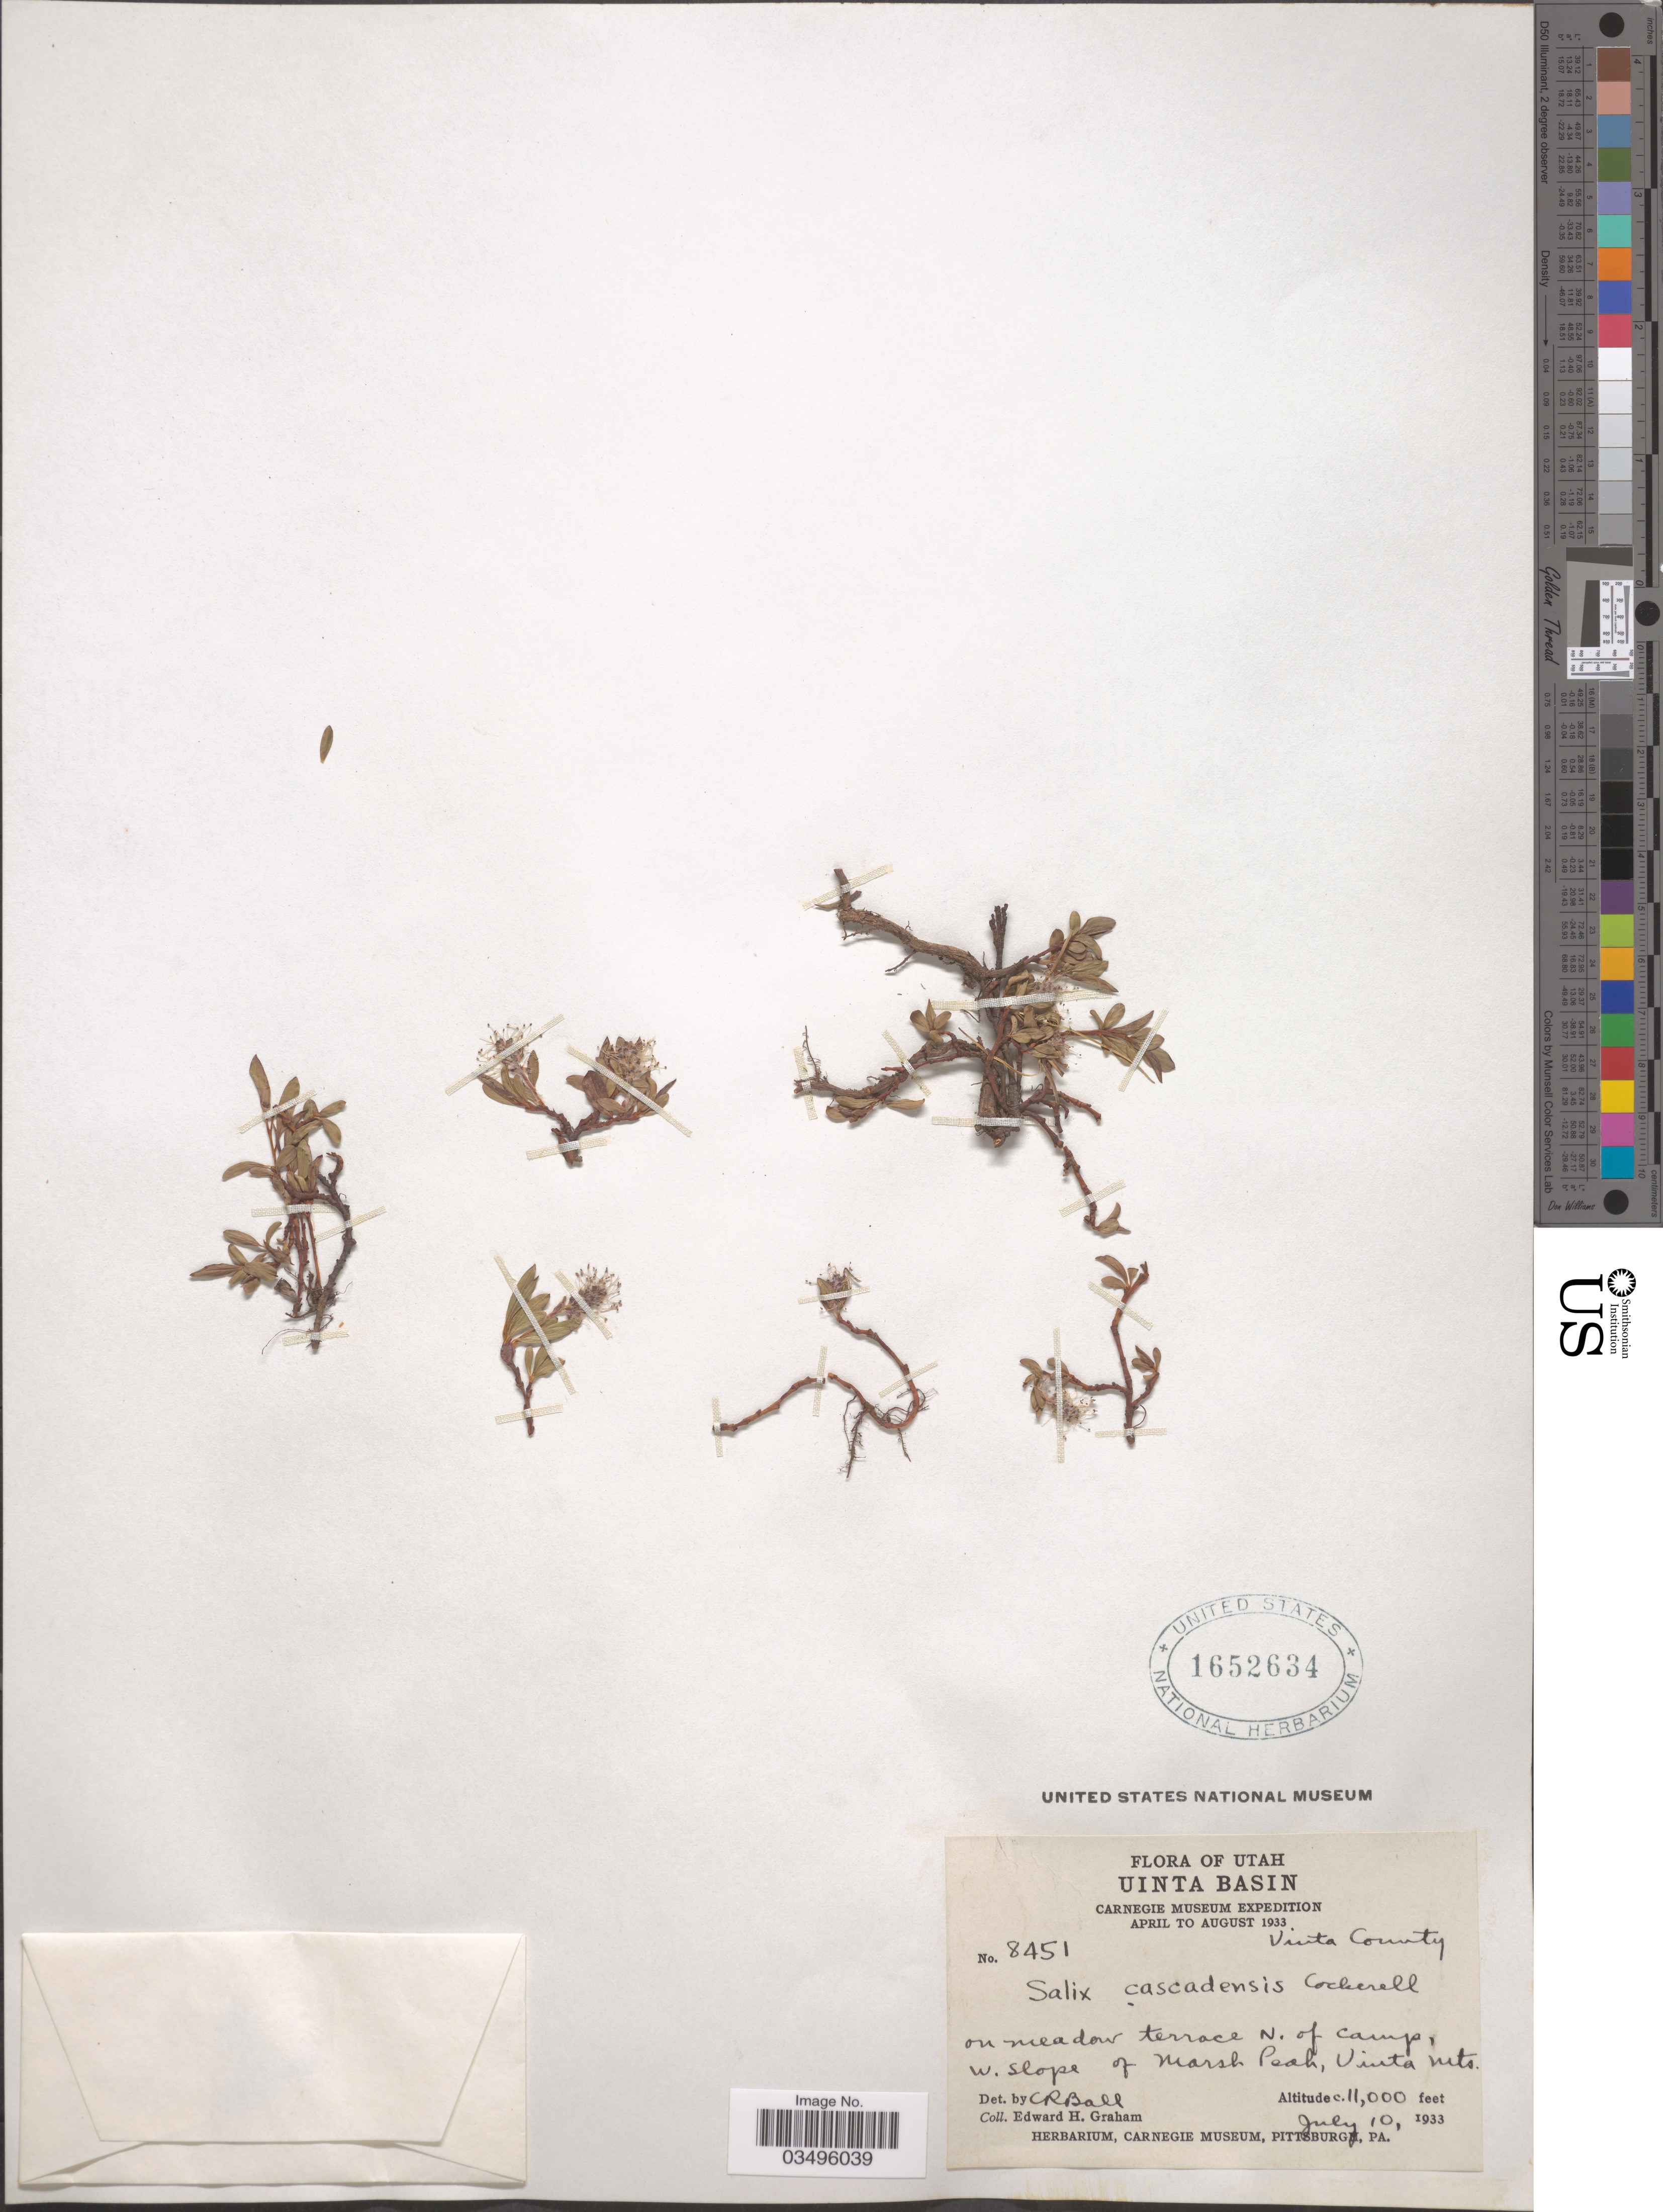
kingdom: Plantae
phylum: Tracheophyta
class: Magnoliopsida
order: Malpighiales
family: Salicaceae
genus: Salix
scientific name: Salix cascadensis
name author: Cockerell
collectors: E. H. Graham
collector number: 8451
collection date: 1933-07-10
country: United States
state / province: Utah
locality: Uinta Basin. Uinta County. On meadow terrace N. of camp, W. slope of Marsh Peak, Uinta Mts.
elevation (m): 3353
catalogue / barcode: US 1652634